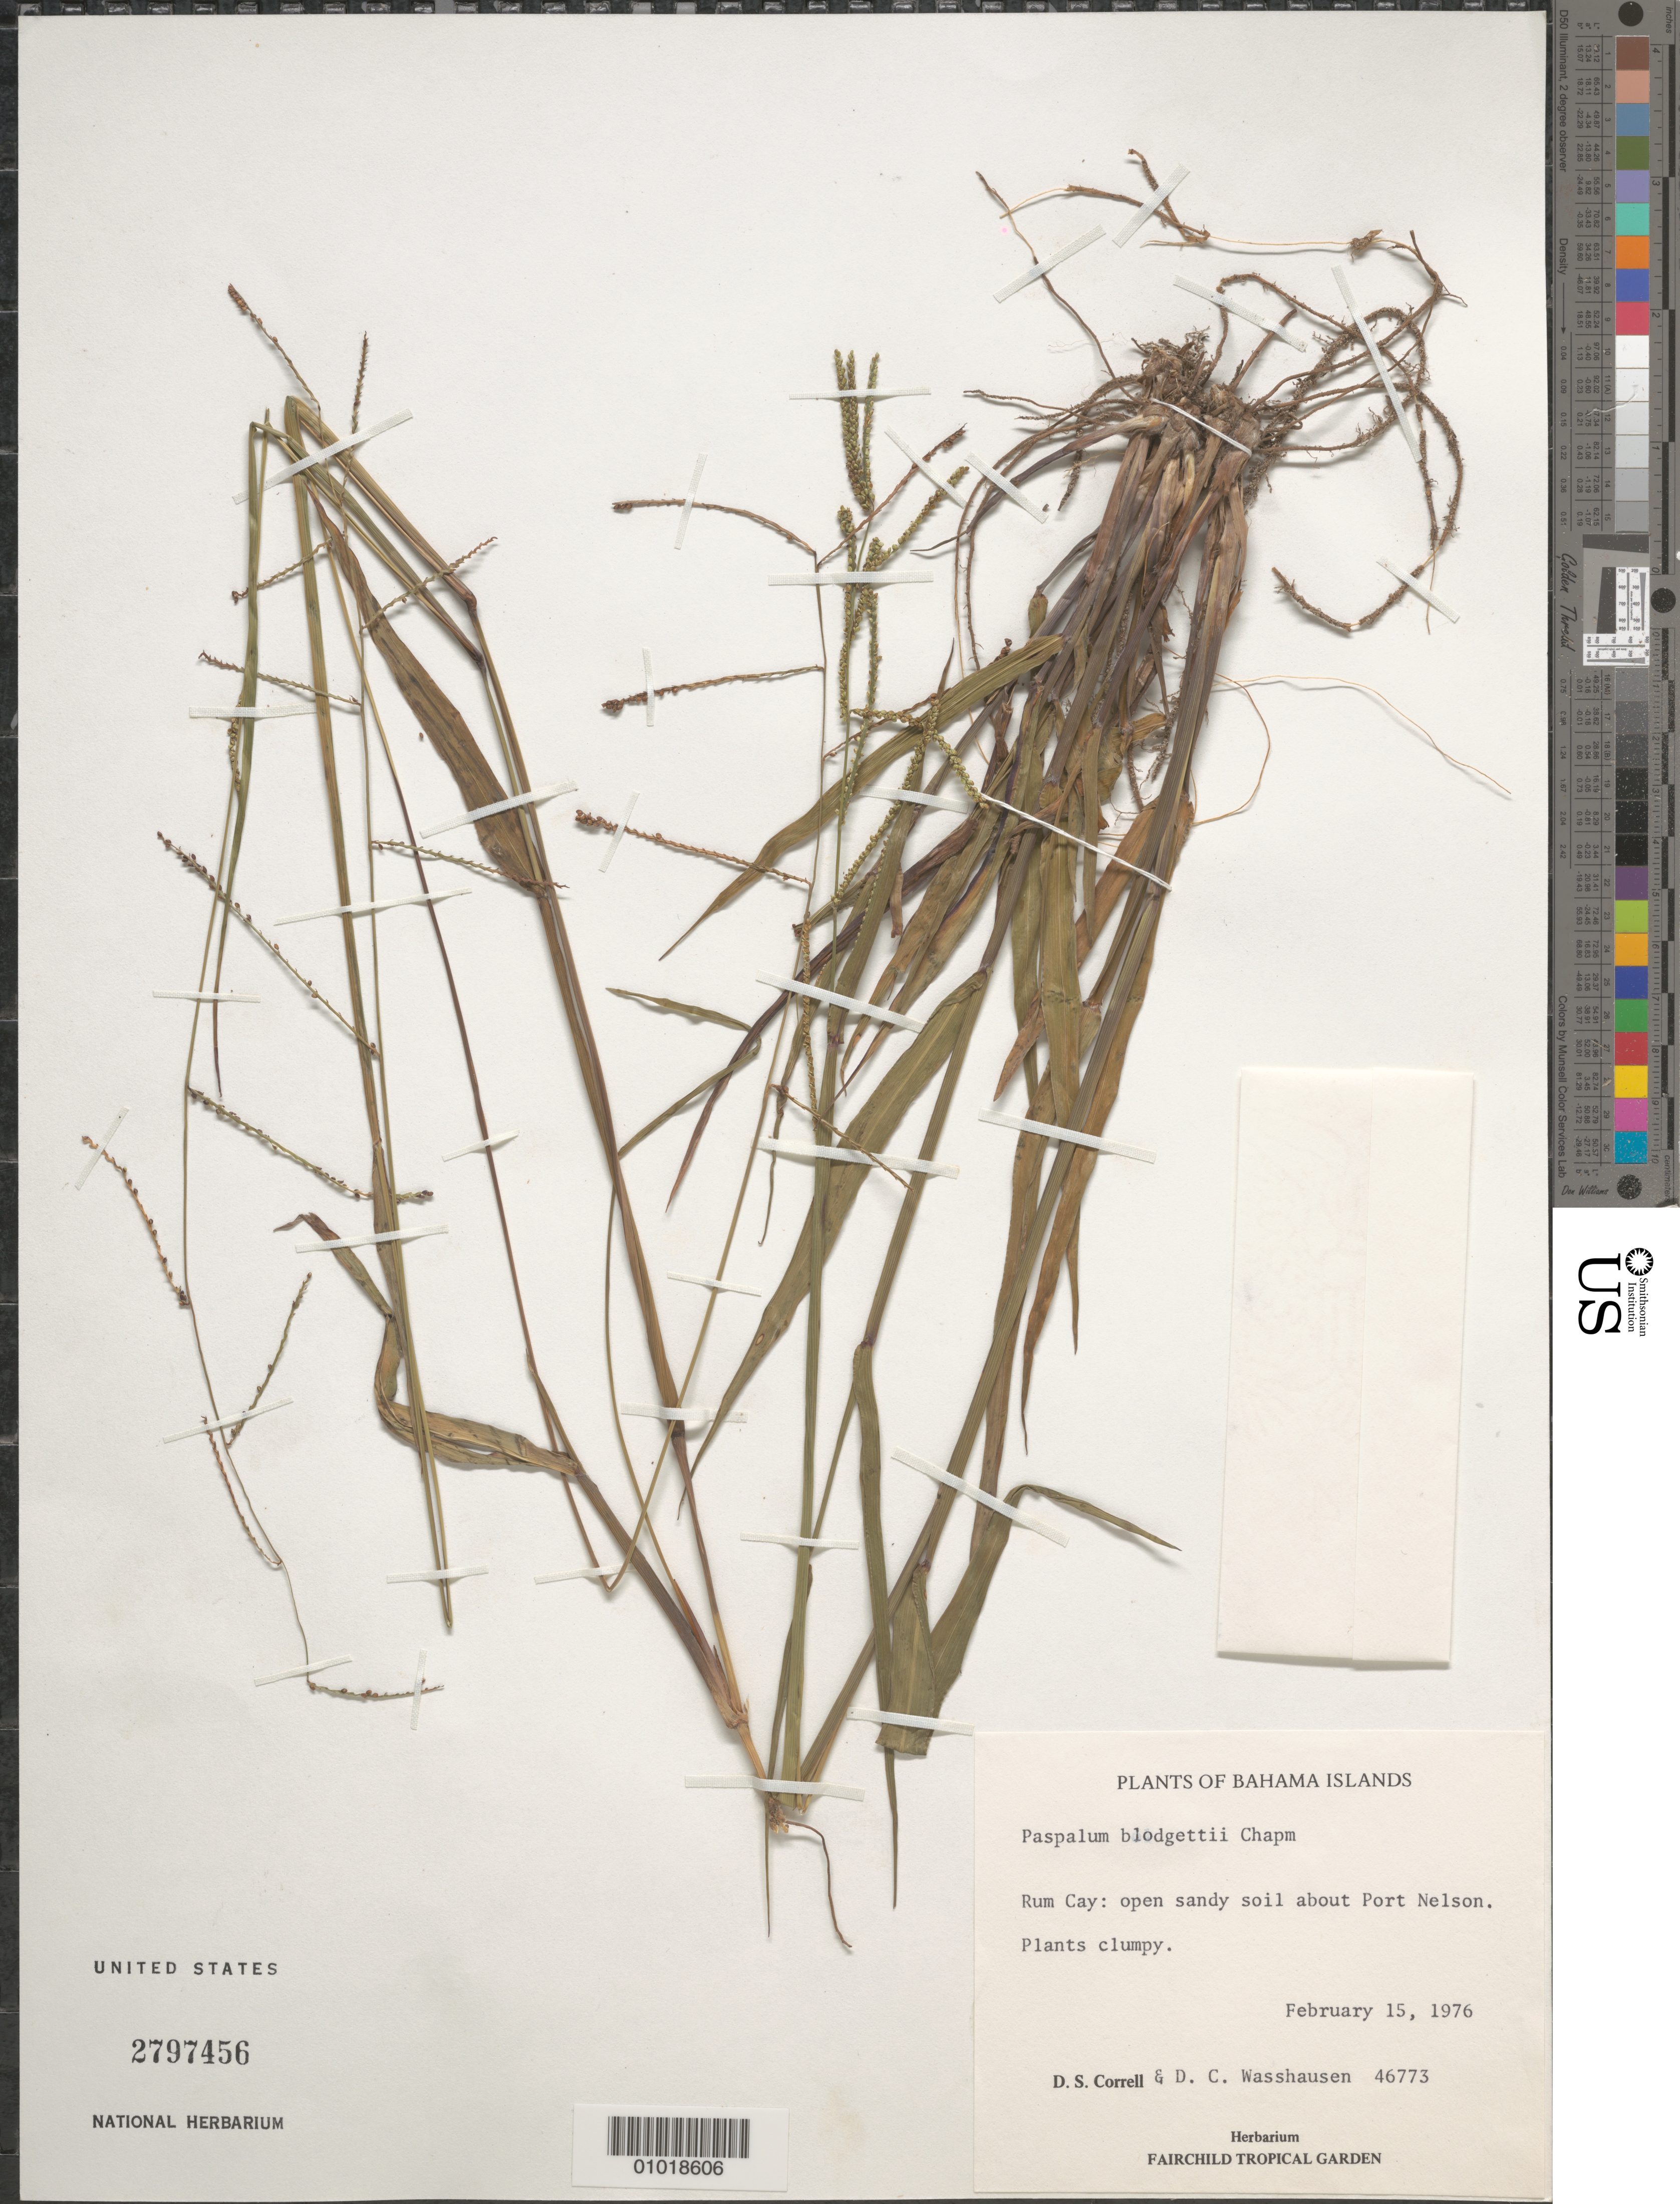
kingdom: Plantae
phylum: Tracheophyta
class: Liliopsida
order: Poales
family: Poaceae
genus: Paspalum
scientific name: Paspalum blodgettii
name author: Chapm.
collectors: D. S. Correll & D. C. Wasshausen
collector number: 46773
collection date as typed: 15 Jan 1976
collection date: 1976-01-15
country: Bahamas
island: Rum Cay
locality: Open snady soil about Port Nelson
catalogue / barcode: US 2797456